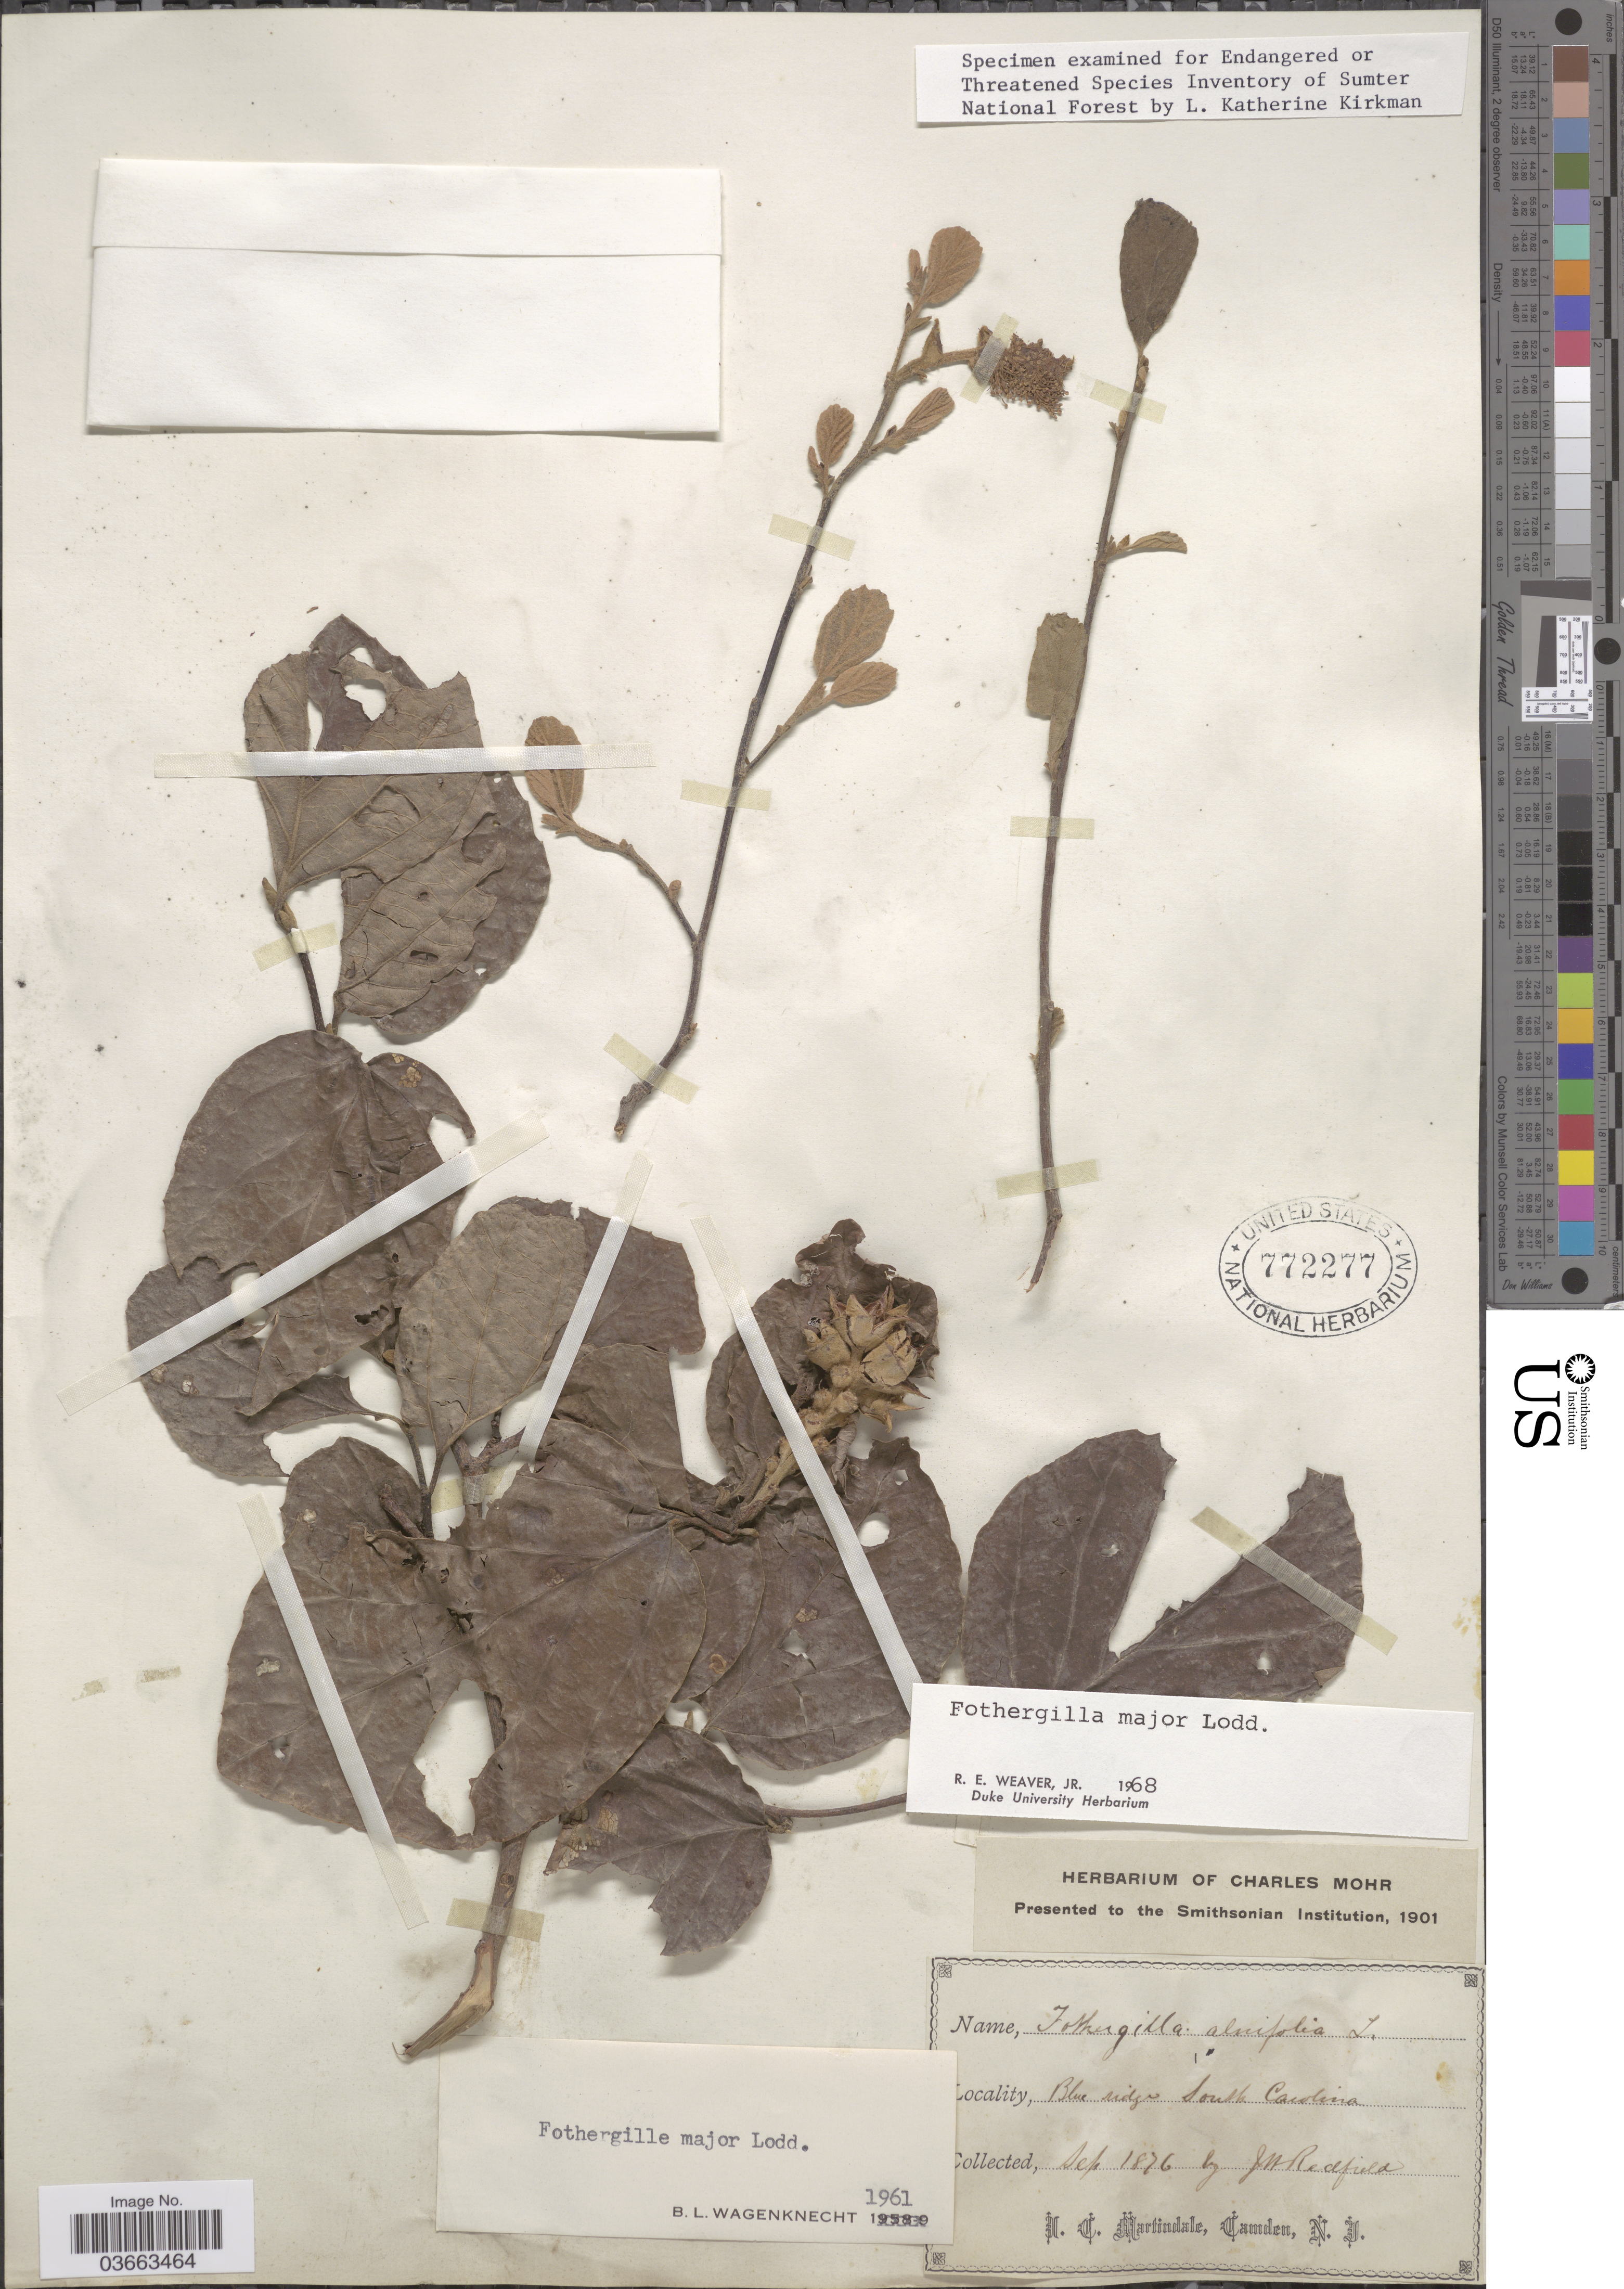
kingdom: Plantae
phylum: Tracheophyta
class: Magnoliopsida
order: Saxifragales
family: Hamamelidaceae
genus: Fothergilla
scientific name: Fothergilla major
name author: Lodd.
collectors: J. Redfield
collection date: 1876-09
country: United States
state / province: South Carolina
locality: Blue ridge.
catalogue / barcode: US 772277